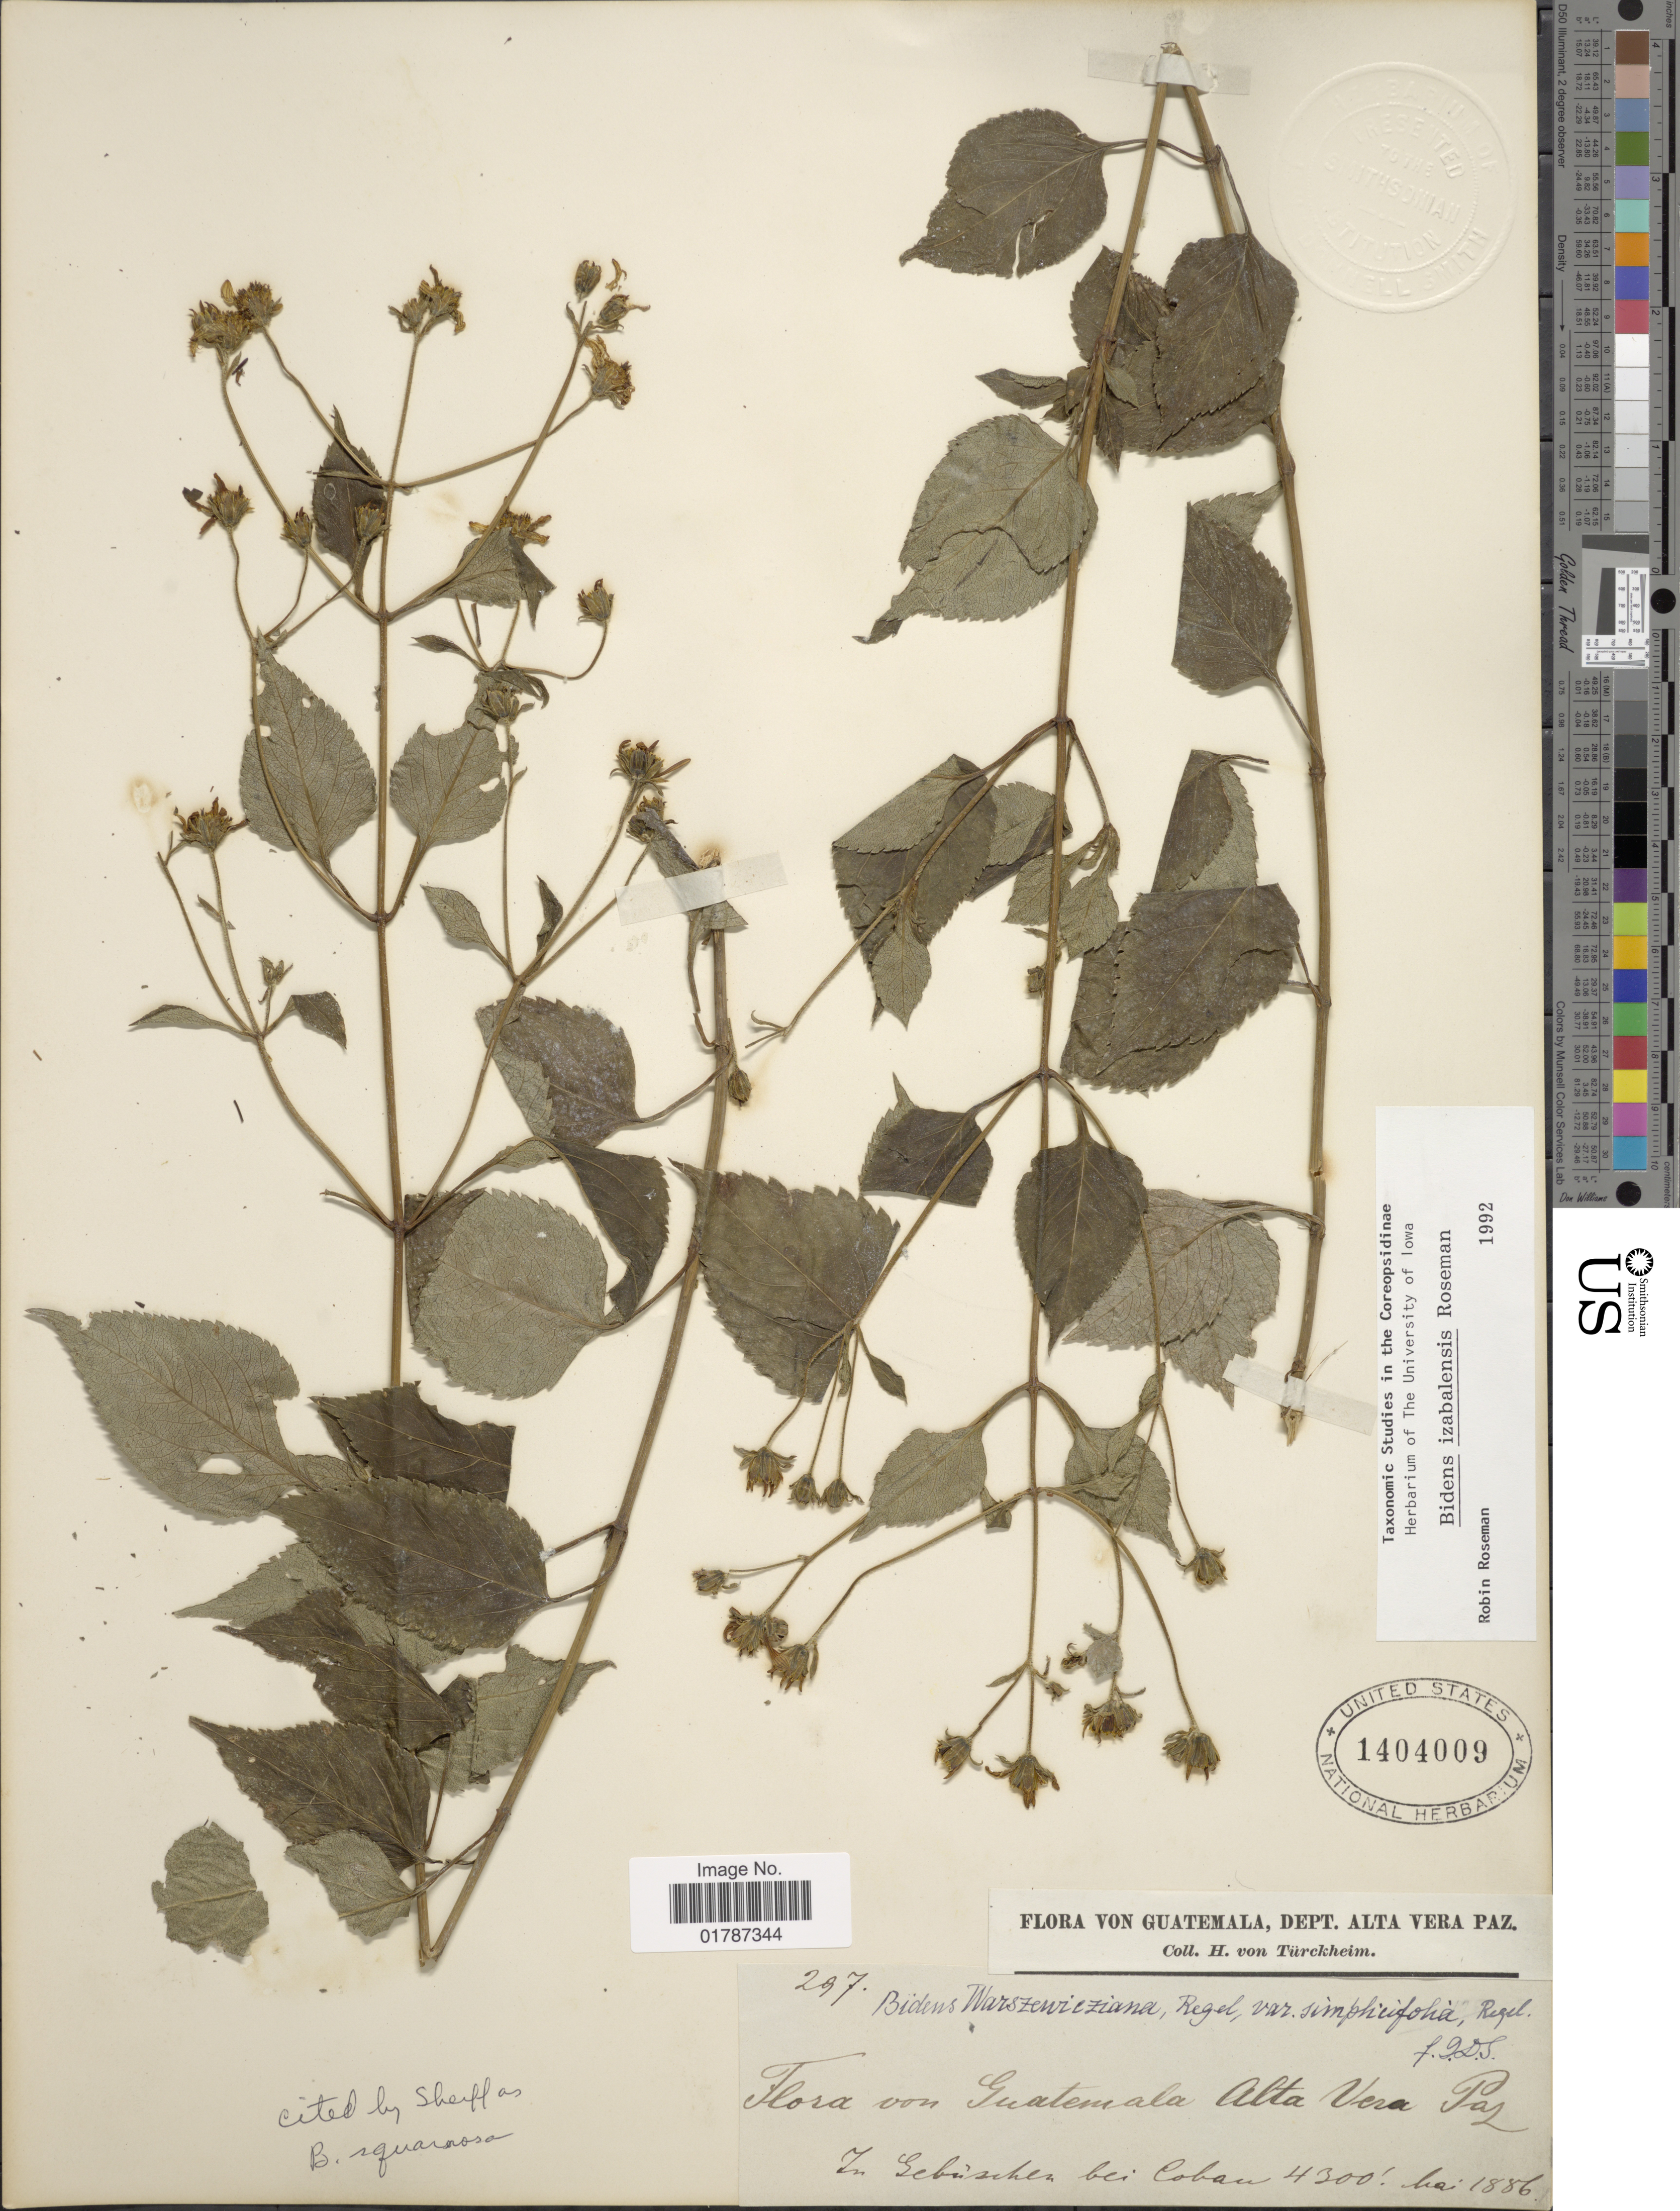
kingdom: Plantae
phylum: Tracheophyta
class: Magnoliopsida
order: Asterales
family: Asteraceae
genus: Bidens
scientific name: Bidens izabalensis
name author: Roseman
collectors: H. von Türckheim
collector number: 297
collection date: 1886-05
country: Guatemala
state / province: Alta Verapaz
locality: Von Guatemala, Alta Verapaz, In Gebushen bei Coban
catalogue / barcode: US 1404009